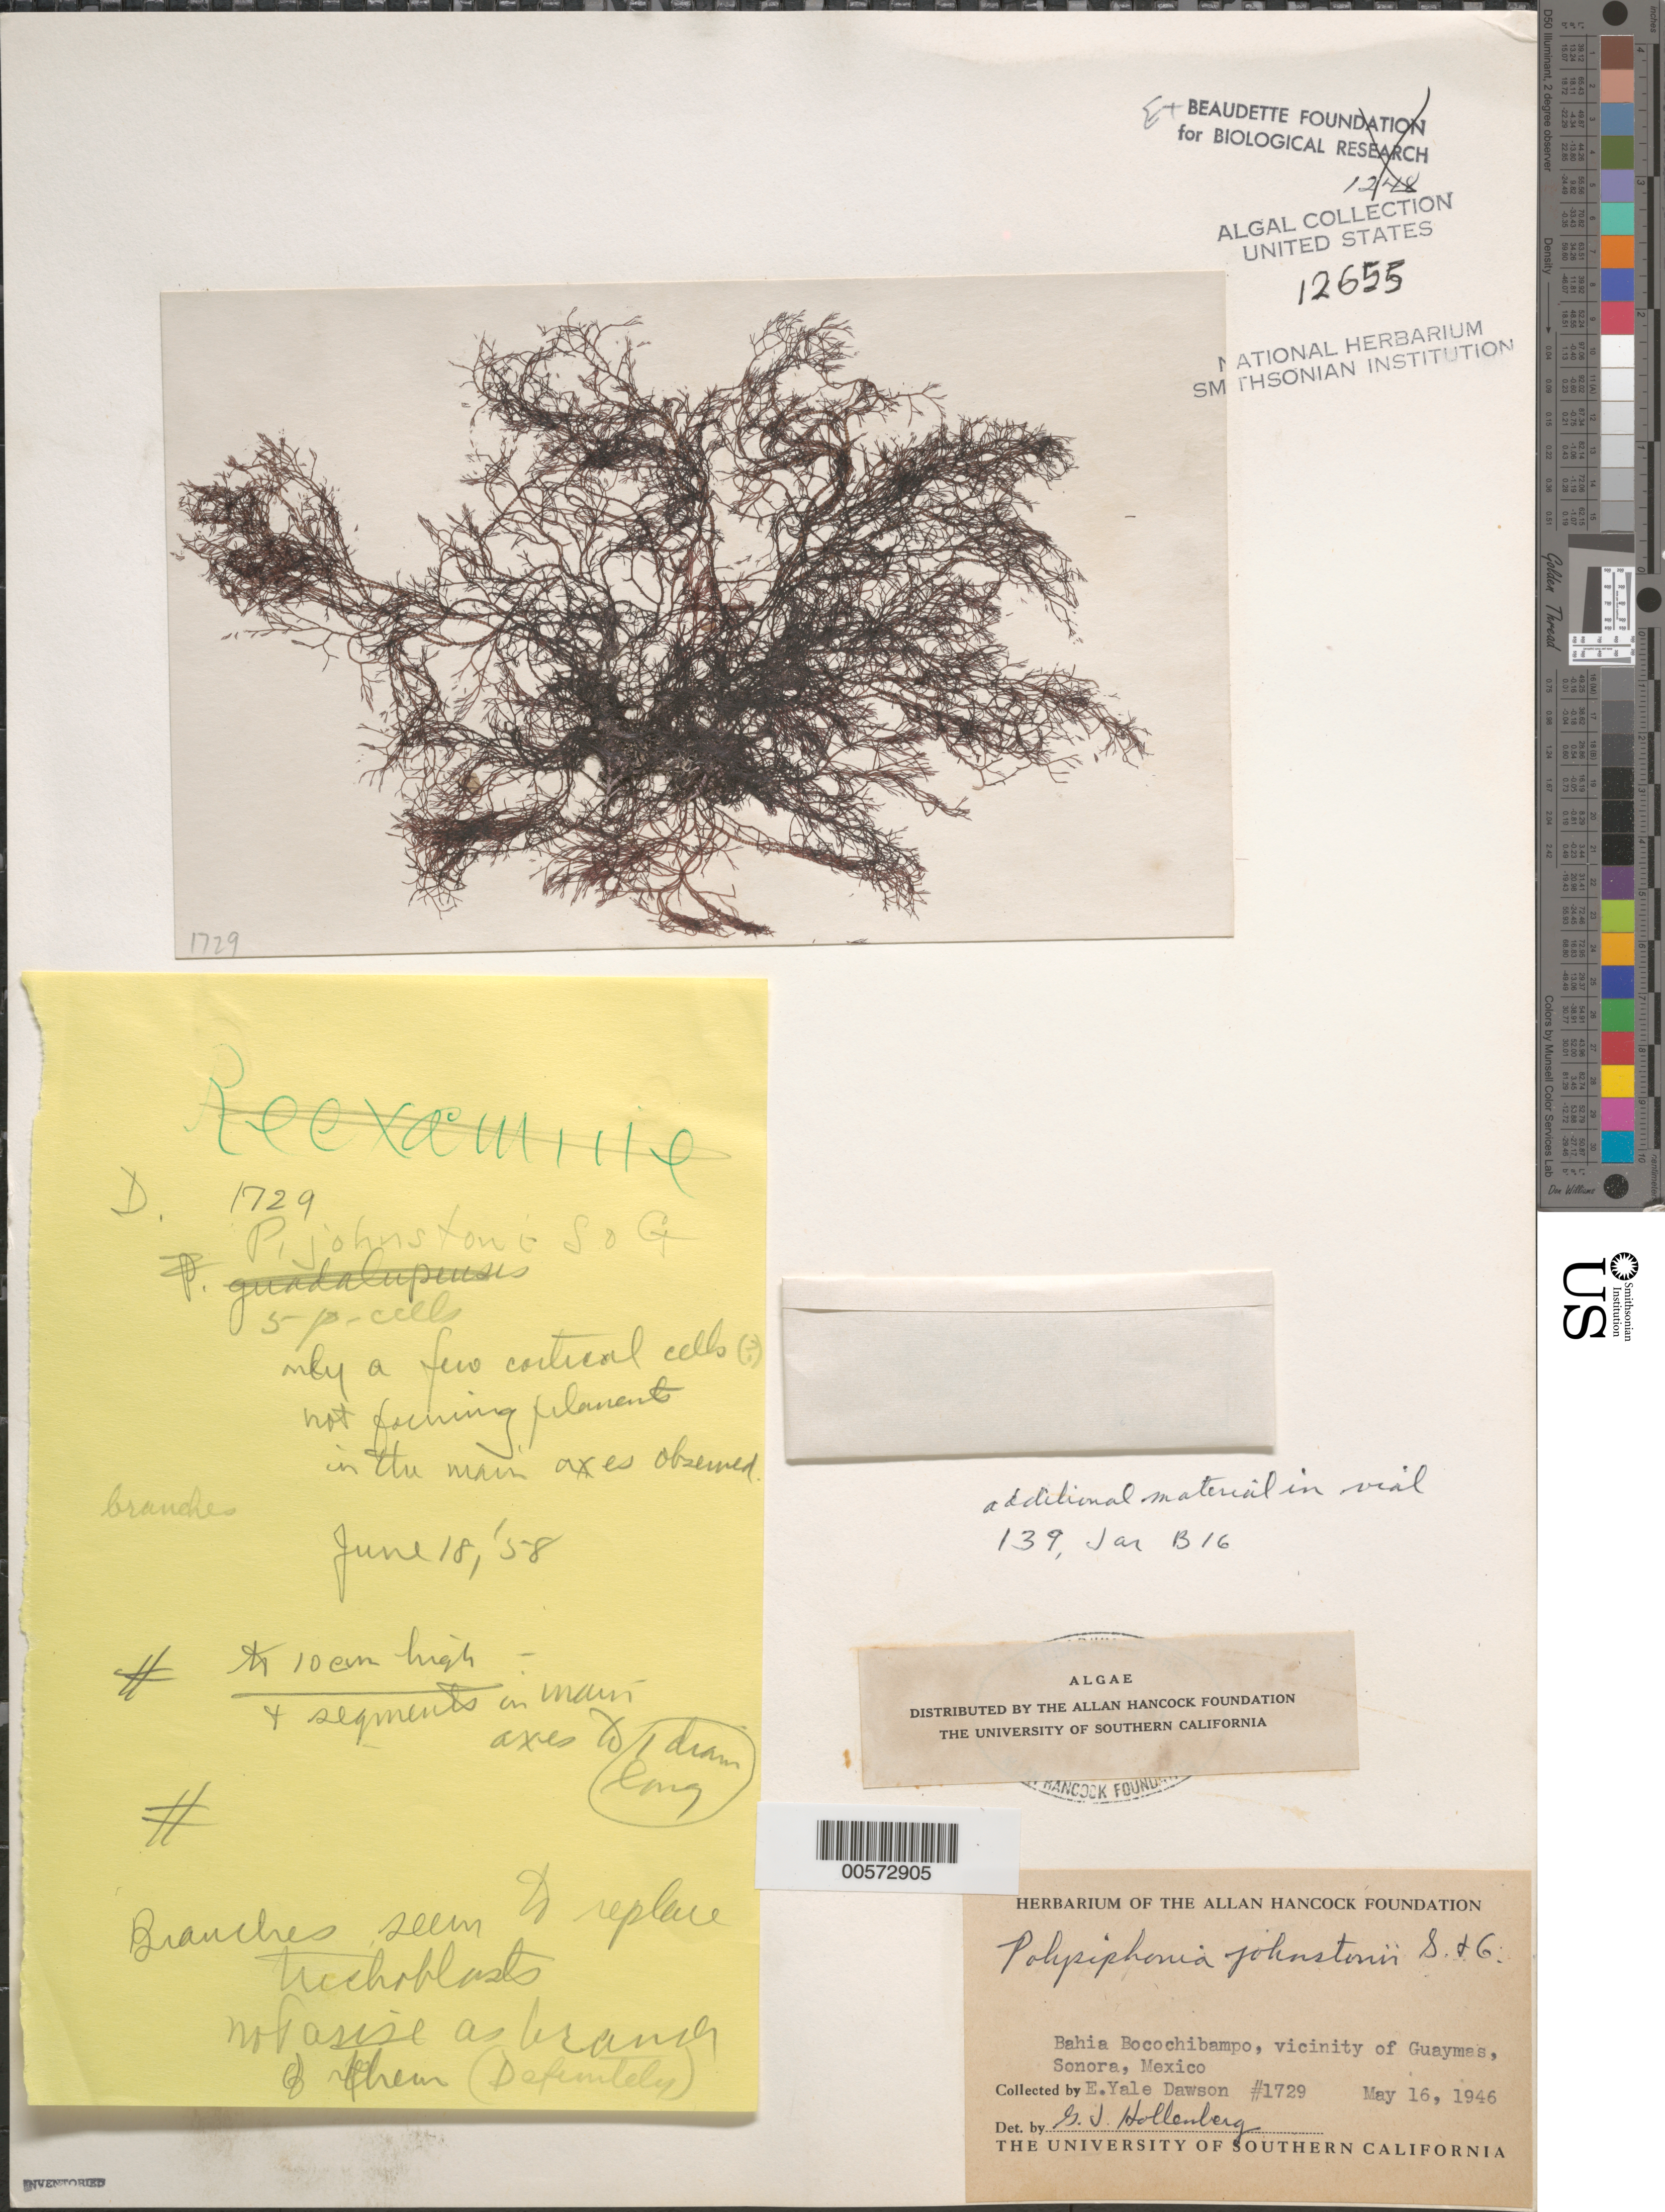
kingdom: Plantae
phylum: Rhodophyta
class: Florideophyceae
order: Ceramiales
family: Rhodomelaceae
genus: Melanothamnus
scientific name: Melanothamnus johnstonii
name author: (Setchell & N.L. Gardner) Diaz-Tapia & Maggs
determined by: Algae name updating Project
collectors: E. Y. Dawson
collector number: EYD 1729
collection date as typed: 16 May 1946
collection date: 1946-05-16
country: Mexico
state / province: Sonora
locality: Bahia Bocochibampo, Guaymas area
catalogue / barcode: US 12655